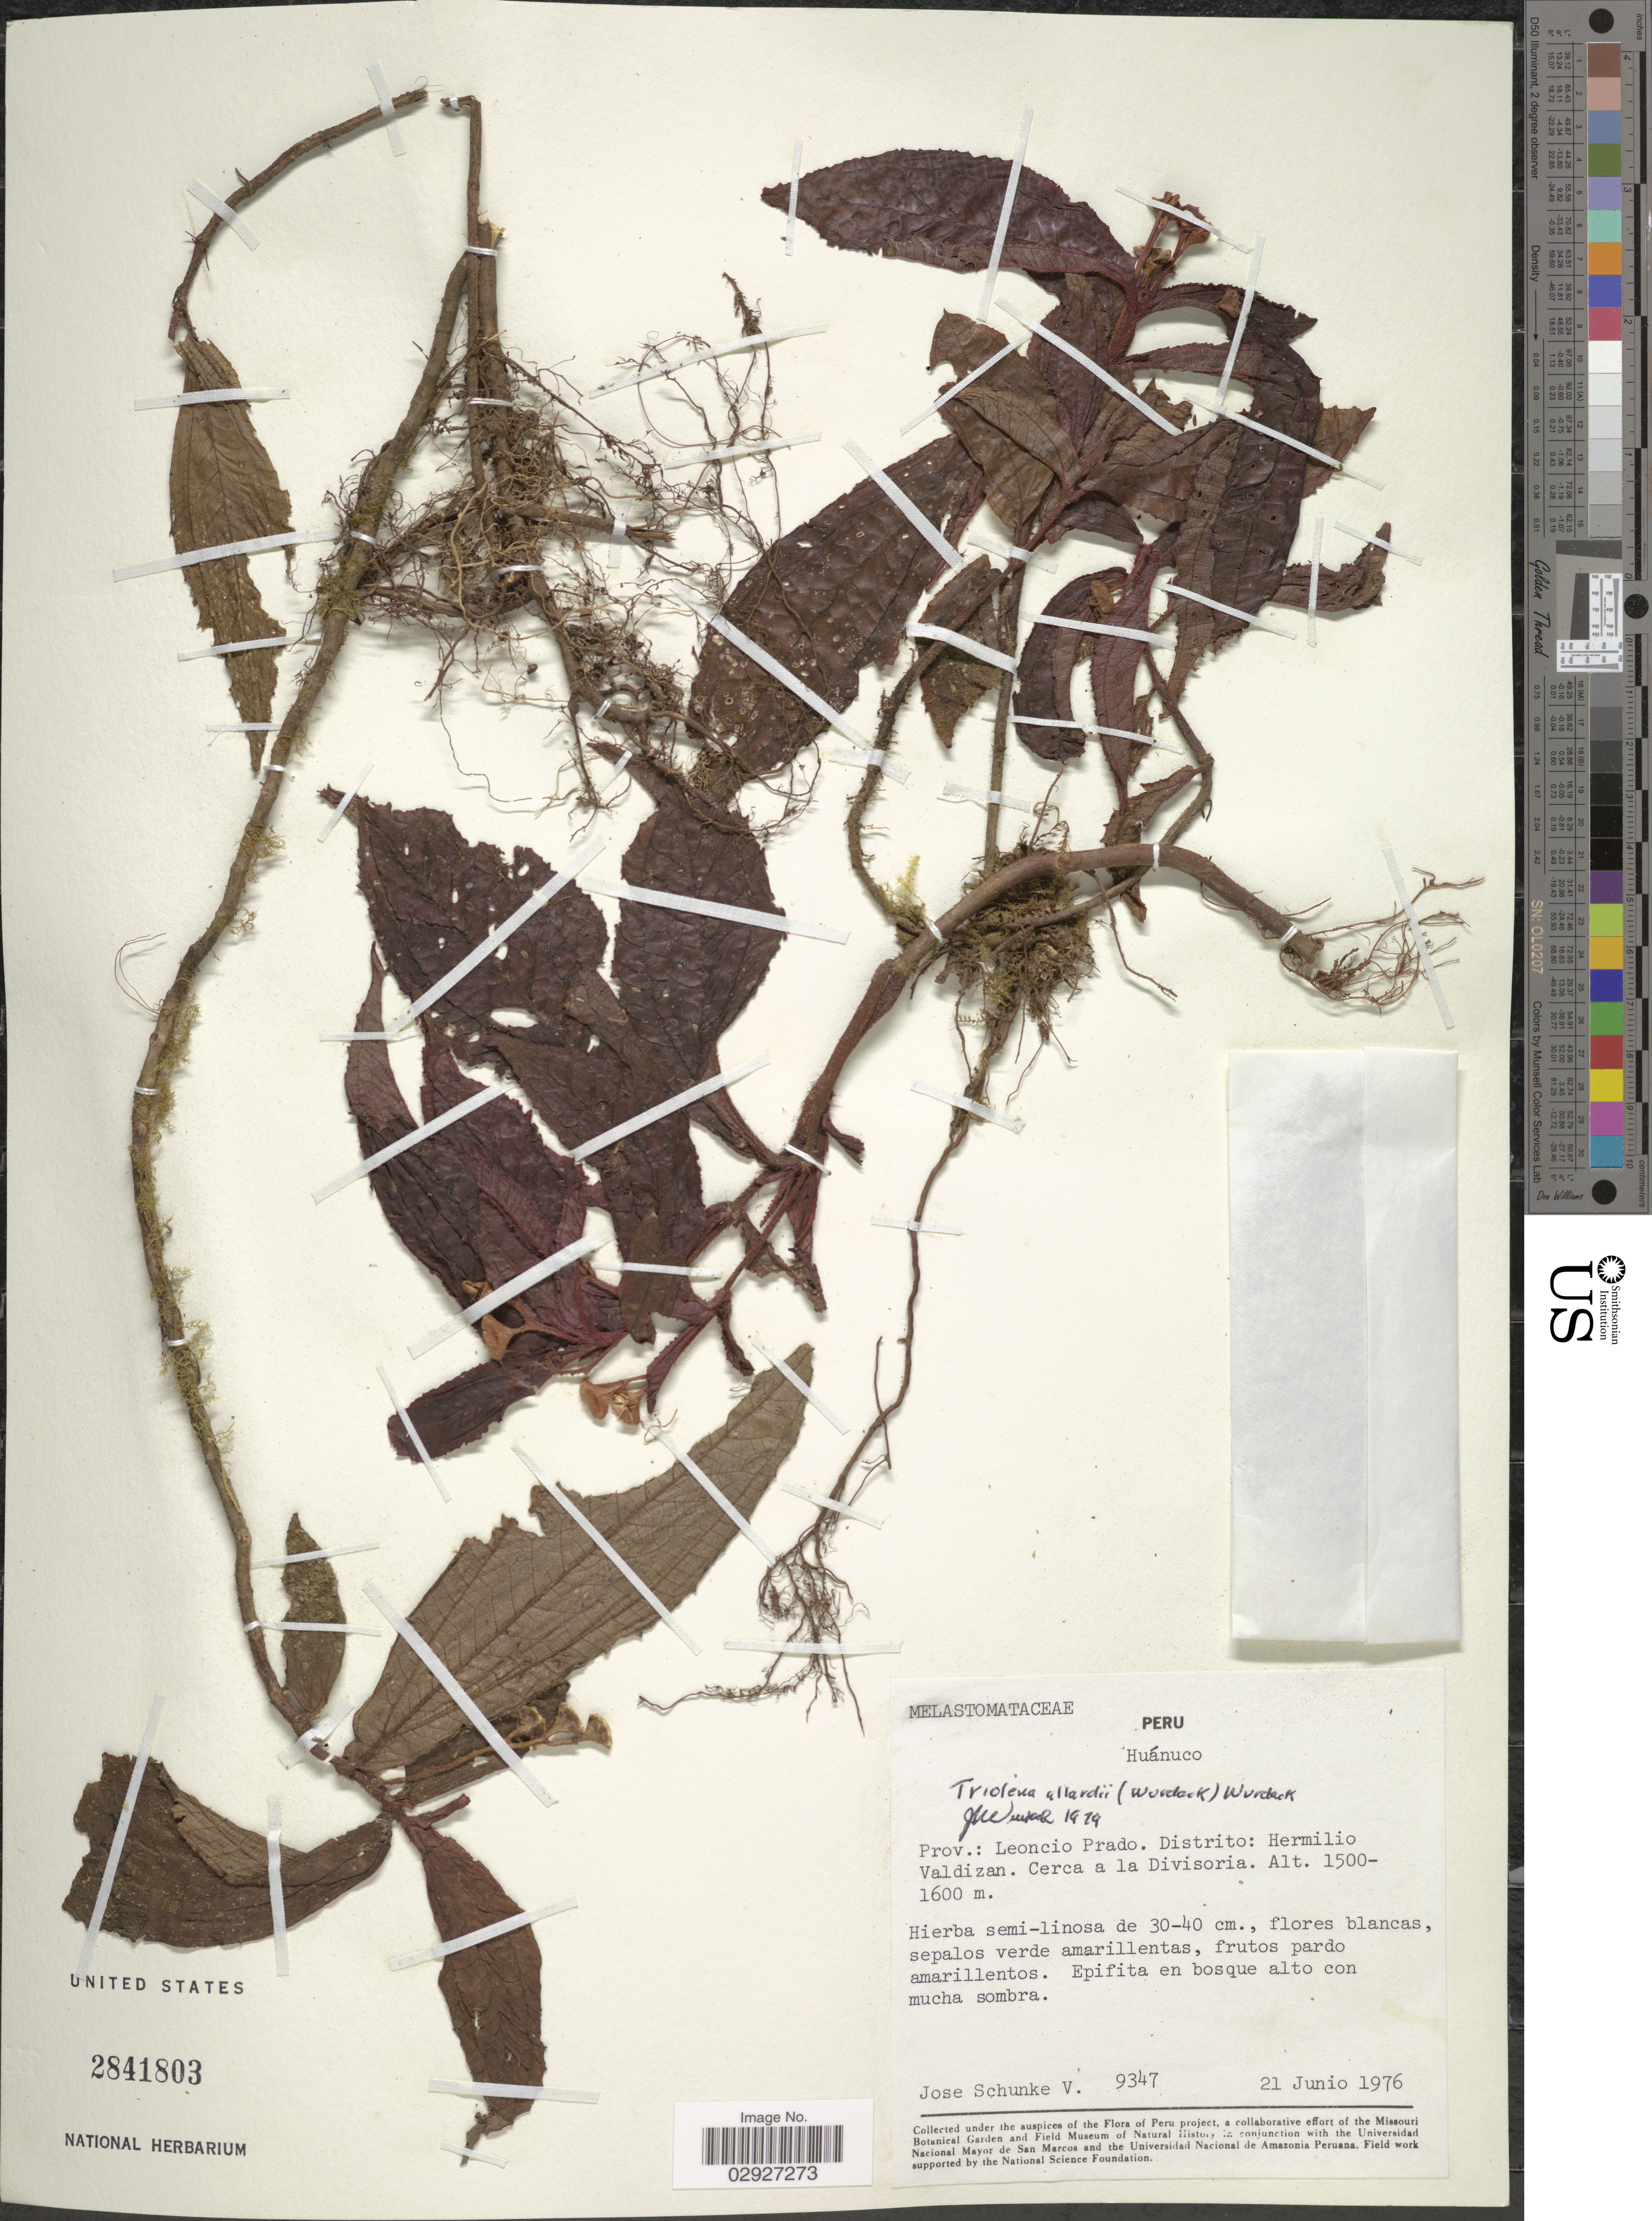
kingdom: Plantae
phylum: Tracheophyta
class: Magnoliopsida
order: Myrtales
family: Melastomataceae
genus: Triolena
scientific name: Triolena allardii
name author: (Wurdack) Wurdack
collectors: J. Schunke Vigo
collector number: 9347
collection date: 1976-06-21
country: Peru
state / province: Huánuco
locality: Prov.: Leoncio Prado, Distrito: Hermilio Valdizan, Cerca a la Divisoria.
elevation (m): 1500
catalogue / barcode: US 2841803